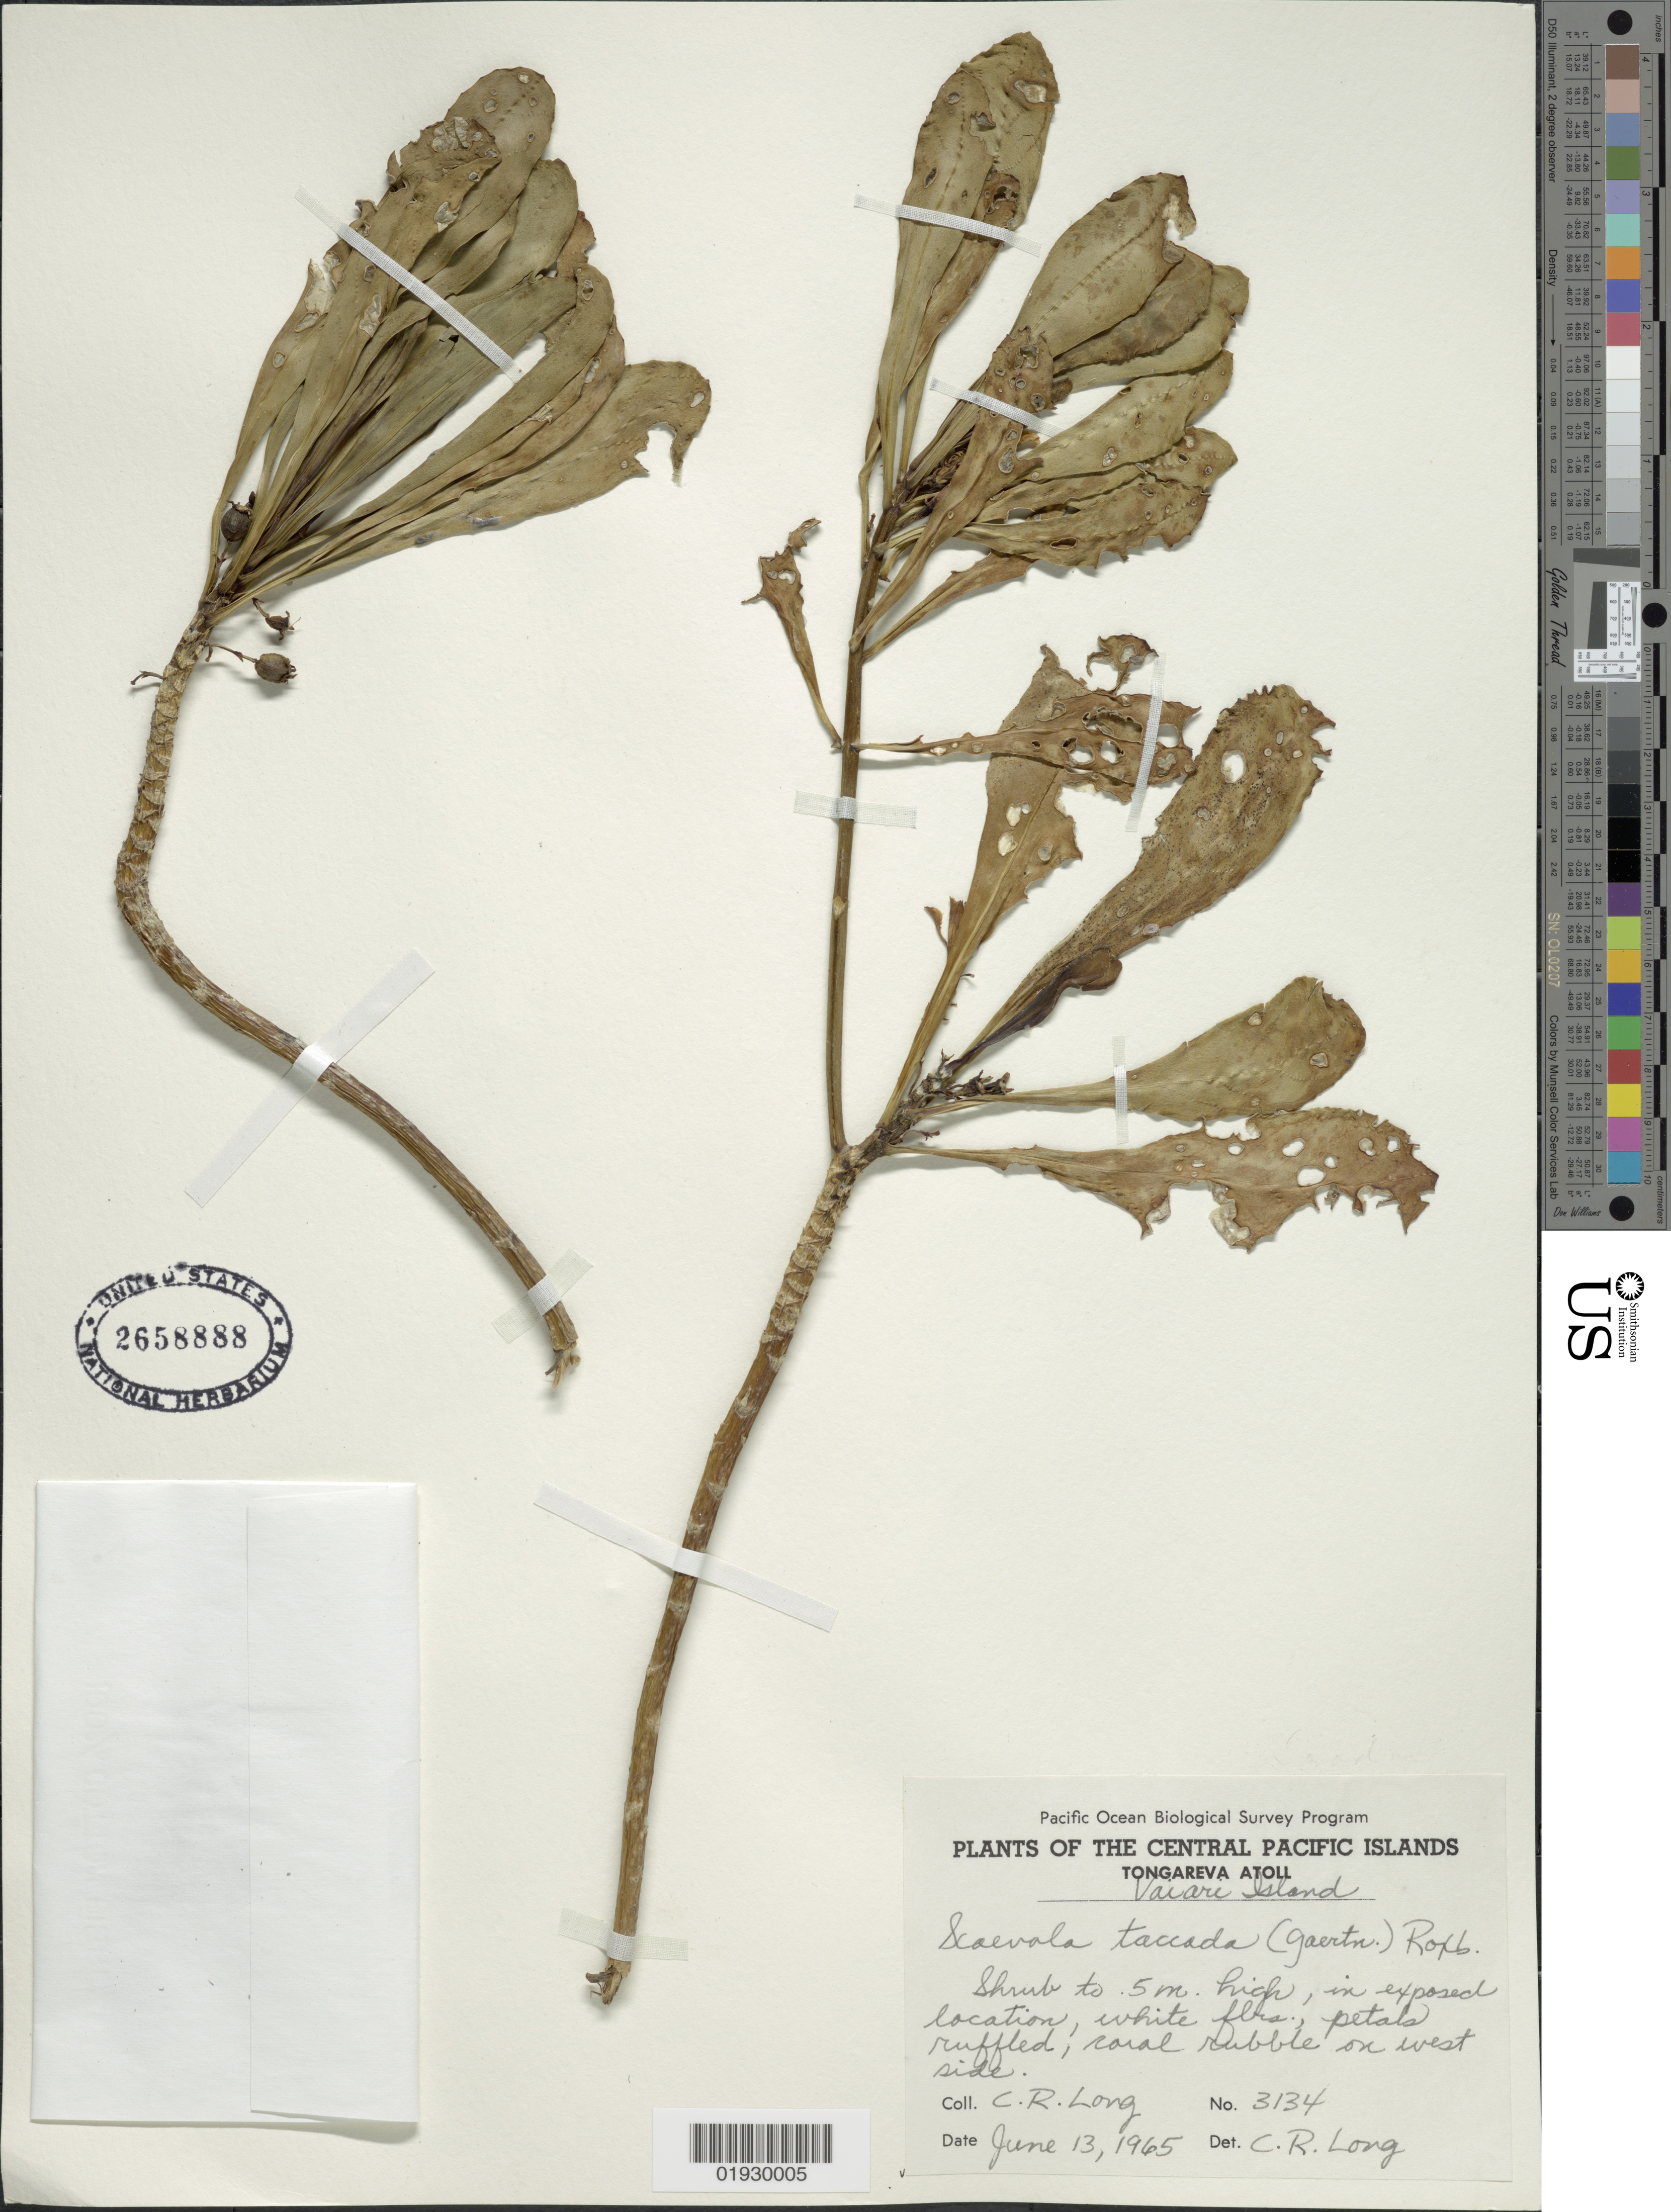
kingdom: Plantae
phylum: Tracheophyta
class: Magnoliopsida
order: Asterales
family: Goodeniaceae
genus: Scaevola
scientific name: Scaevola taccada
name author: (Gaertn.) Roxb.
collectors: C. R. Long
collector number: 3134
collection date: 1965-06-13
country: Cook Islands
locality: Central Pacific Islands, Tongareva Atoll, Vaiari Island.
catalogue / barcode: US 2658888